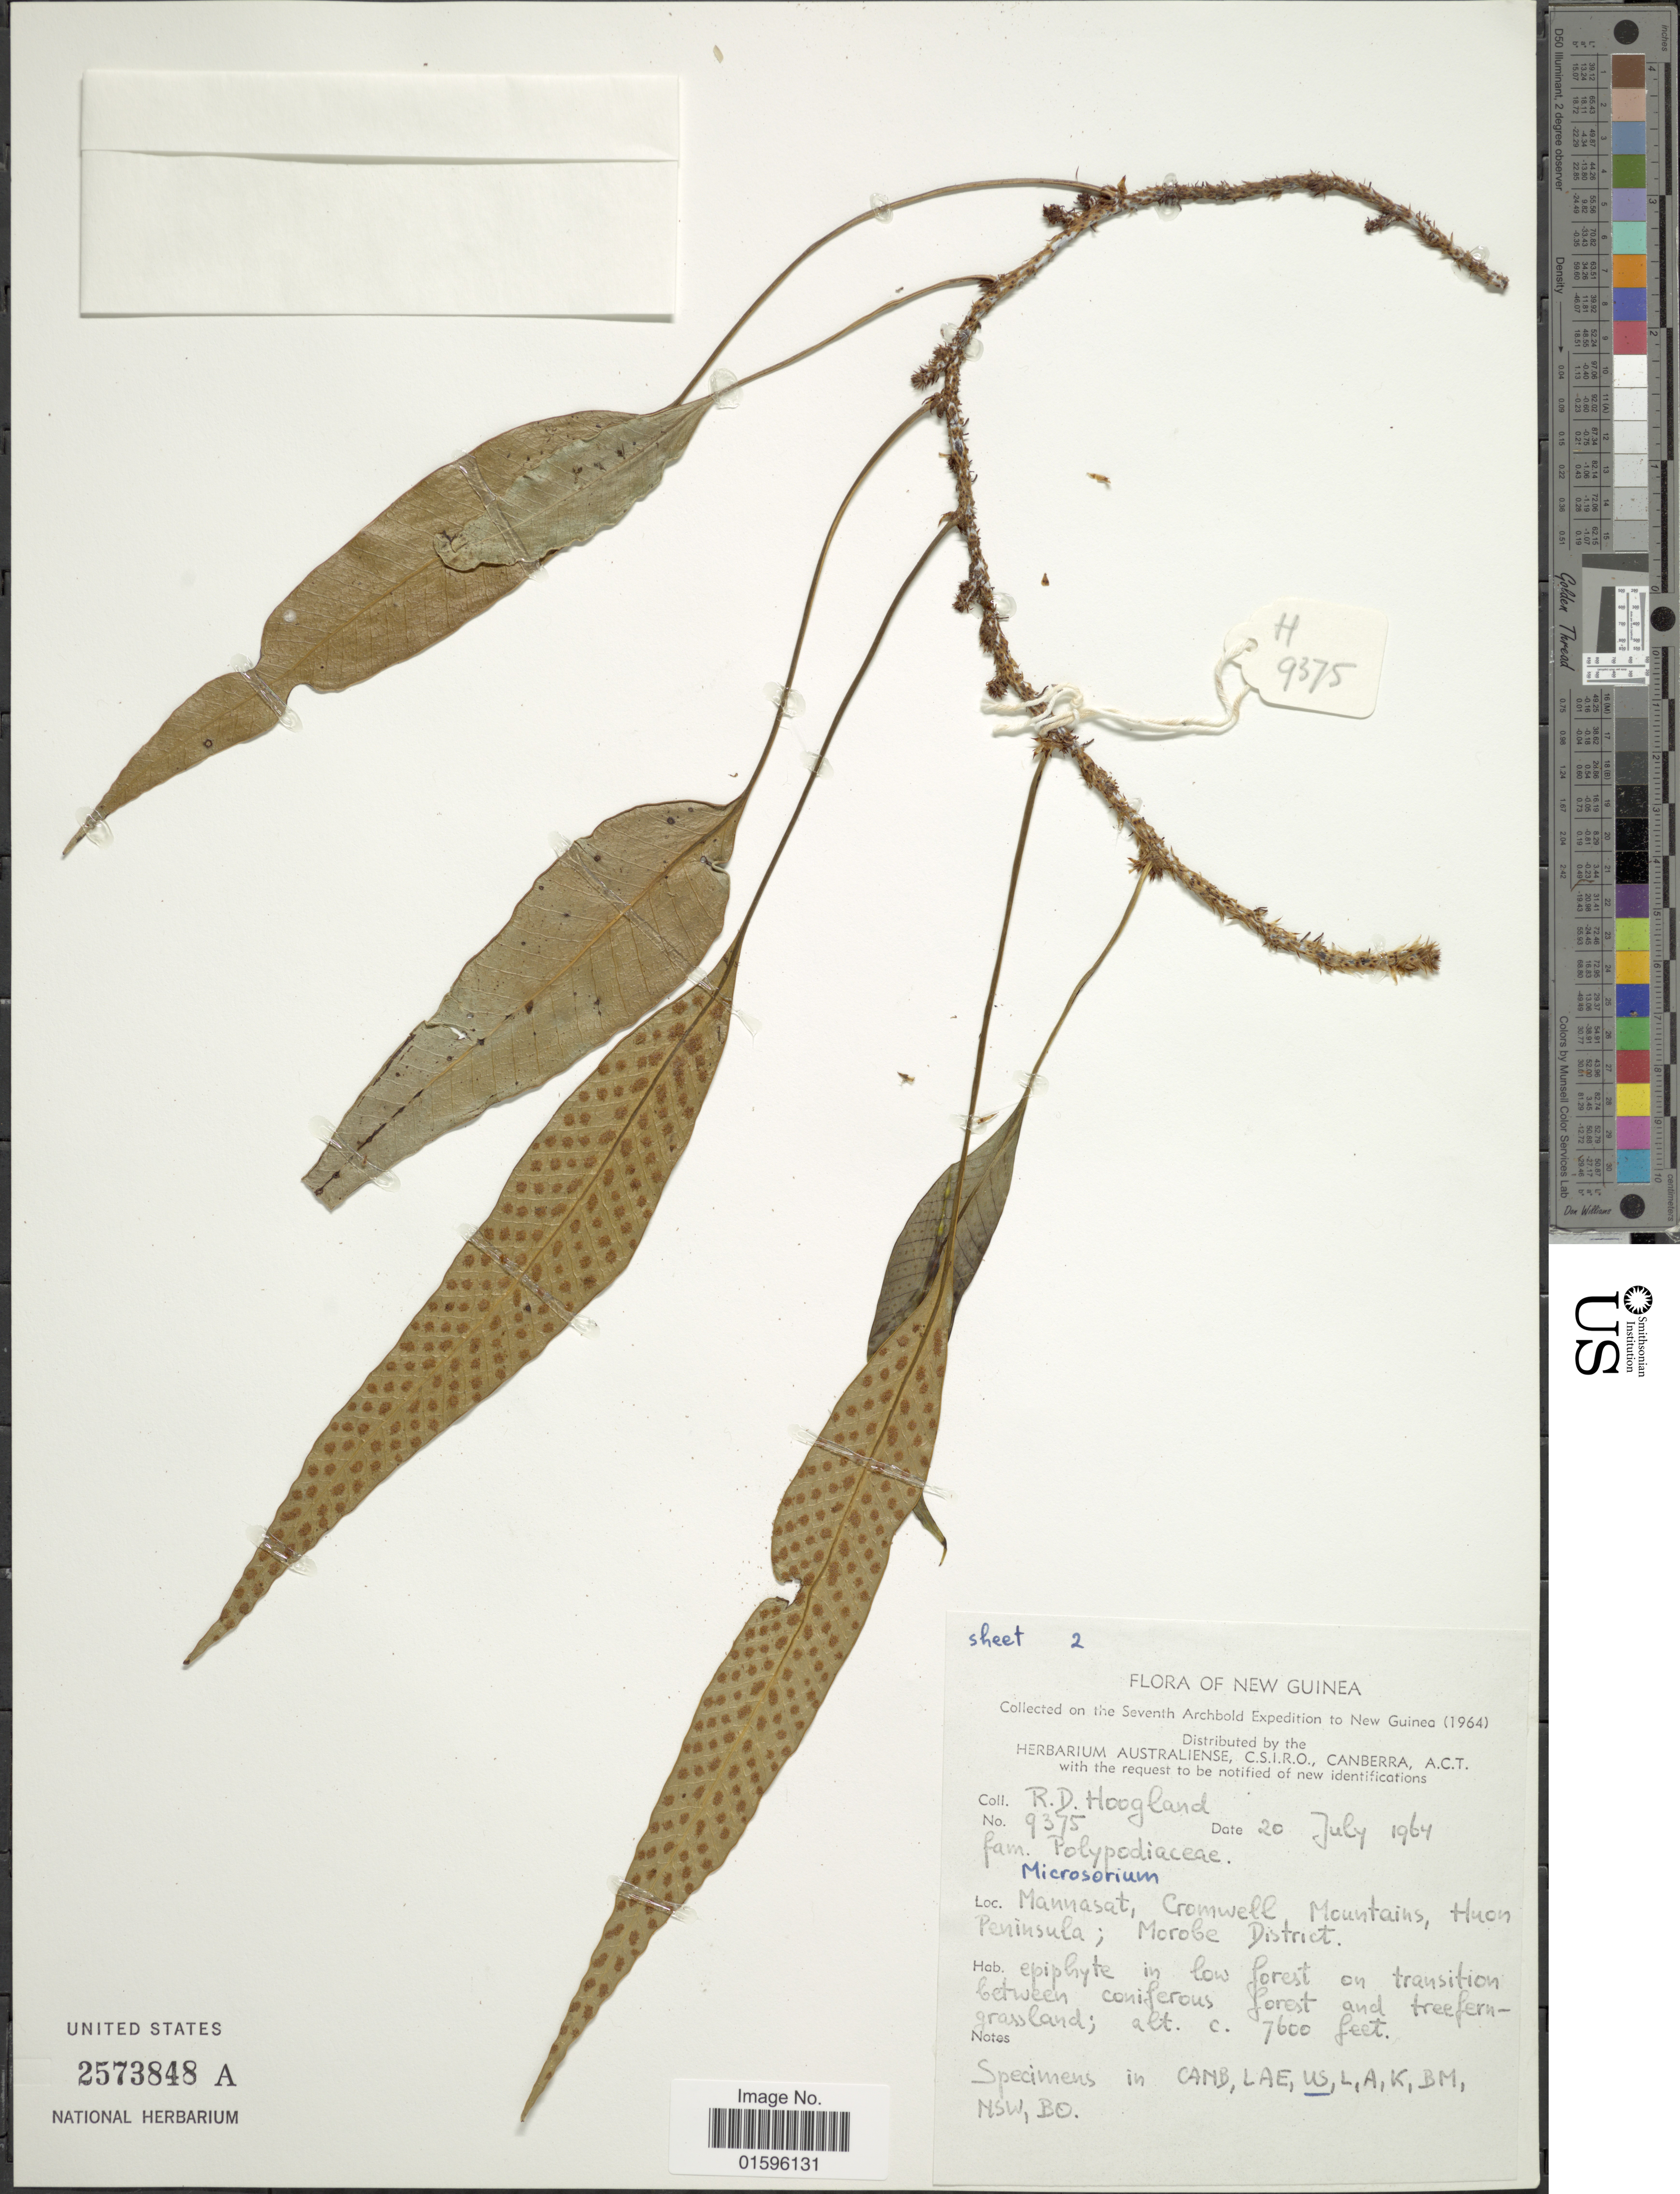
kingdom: Plantae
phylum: Tracheophyta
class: Polypodiopsida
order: Polypodiales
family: Polypodiaceae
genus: Polypodium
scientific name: Polypodium sp.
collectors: R. D. Hoogland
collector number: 9375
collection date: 1964-07-20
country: Papua New Guinea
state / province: Morobe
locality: New Guinea, Mannasat, Cromwell Mountains, Huon Peninsula, Morobe District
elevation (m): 2316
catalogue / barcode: US 2573848A